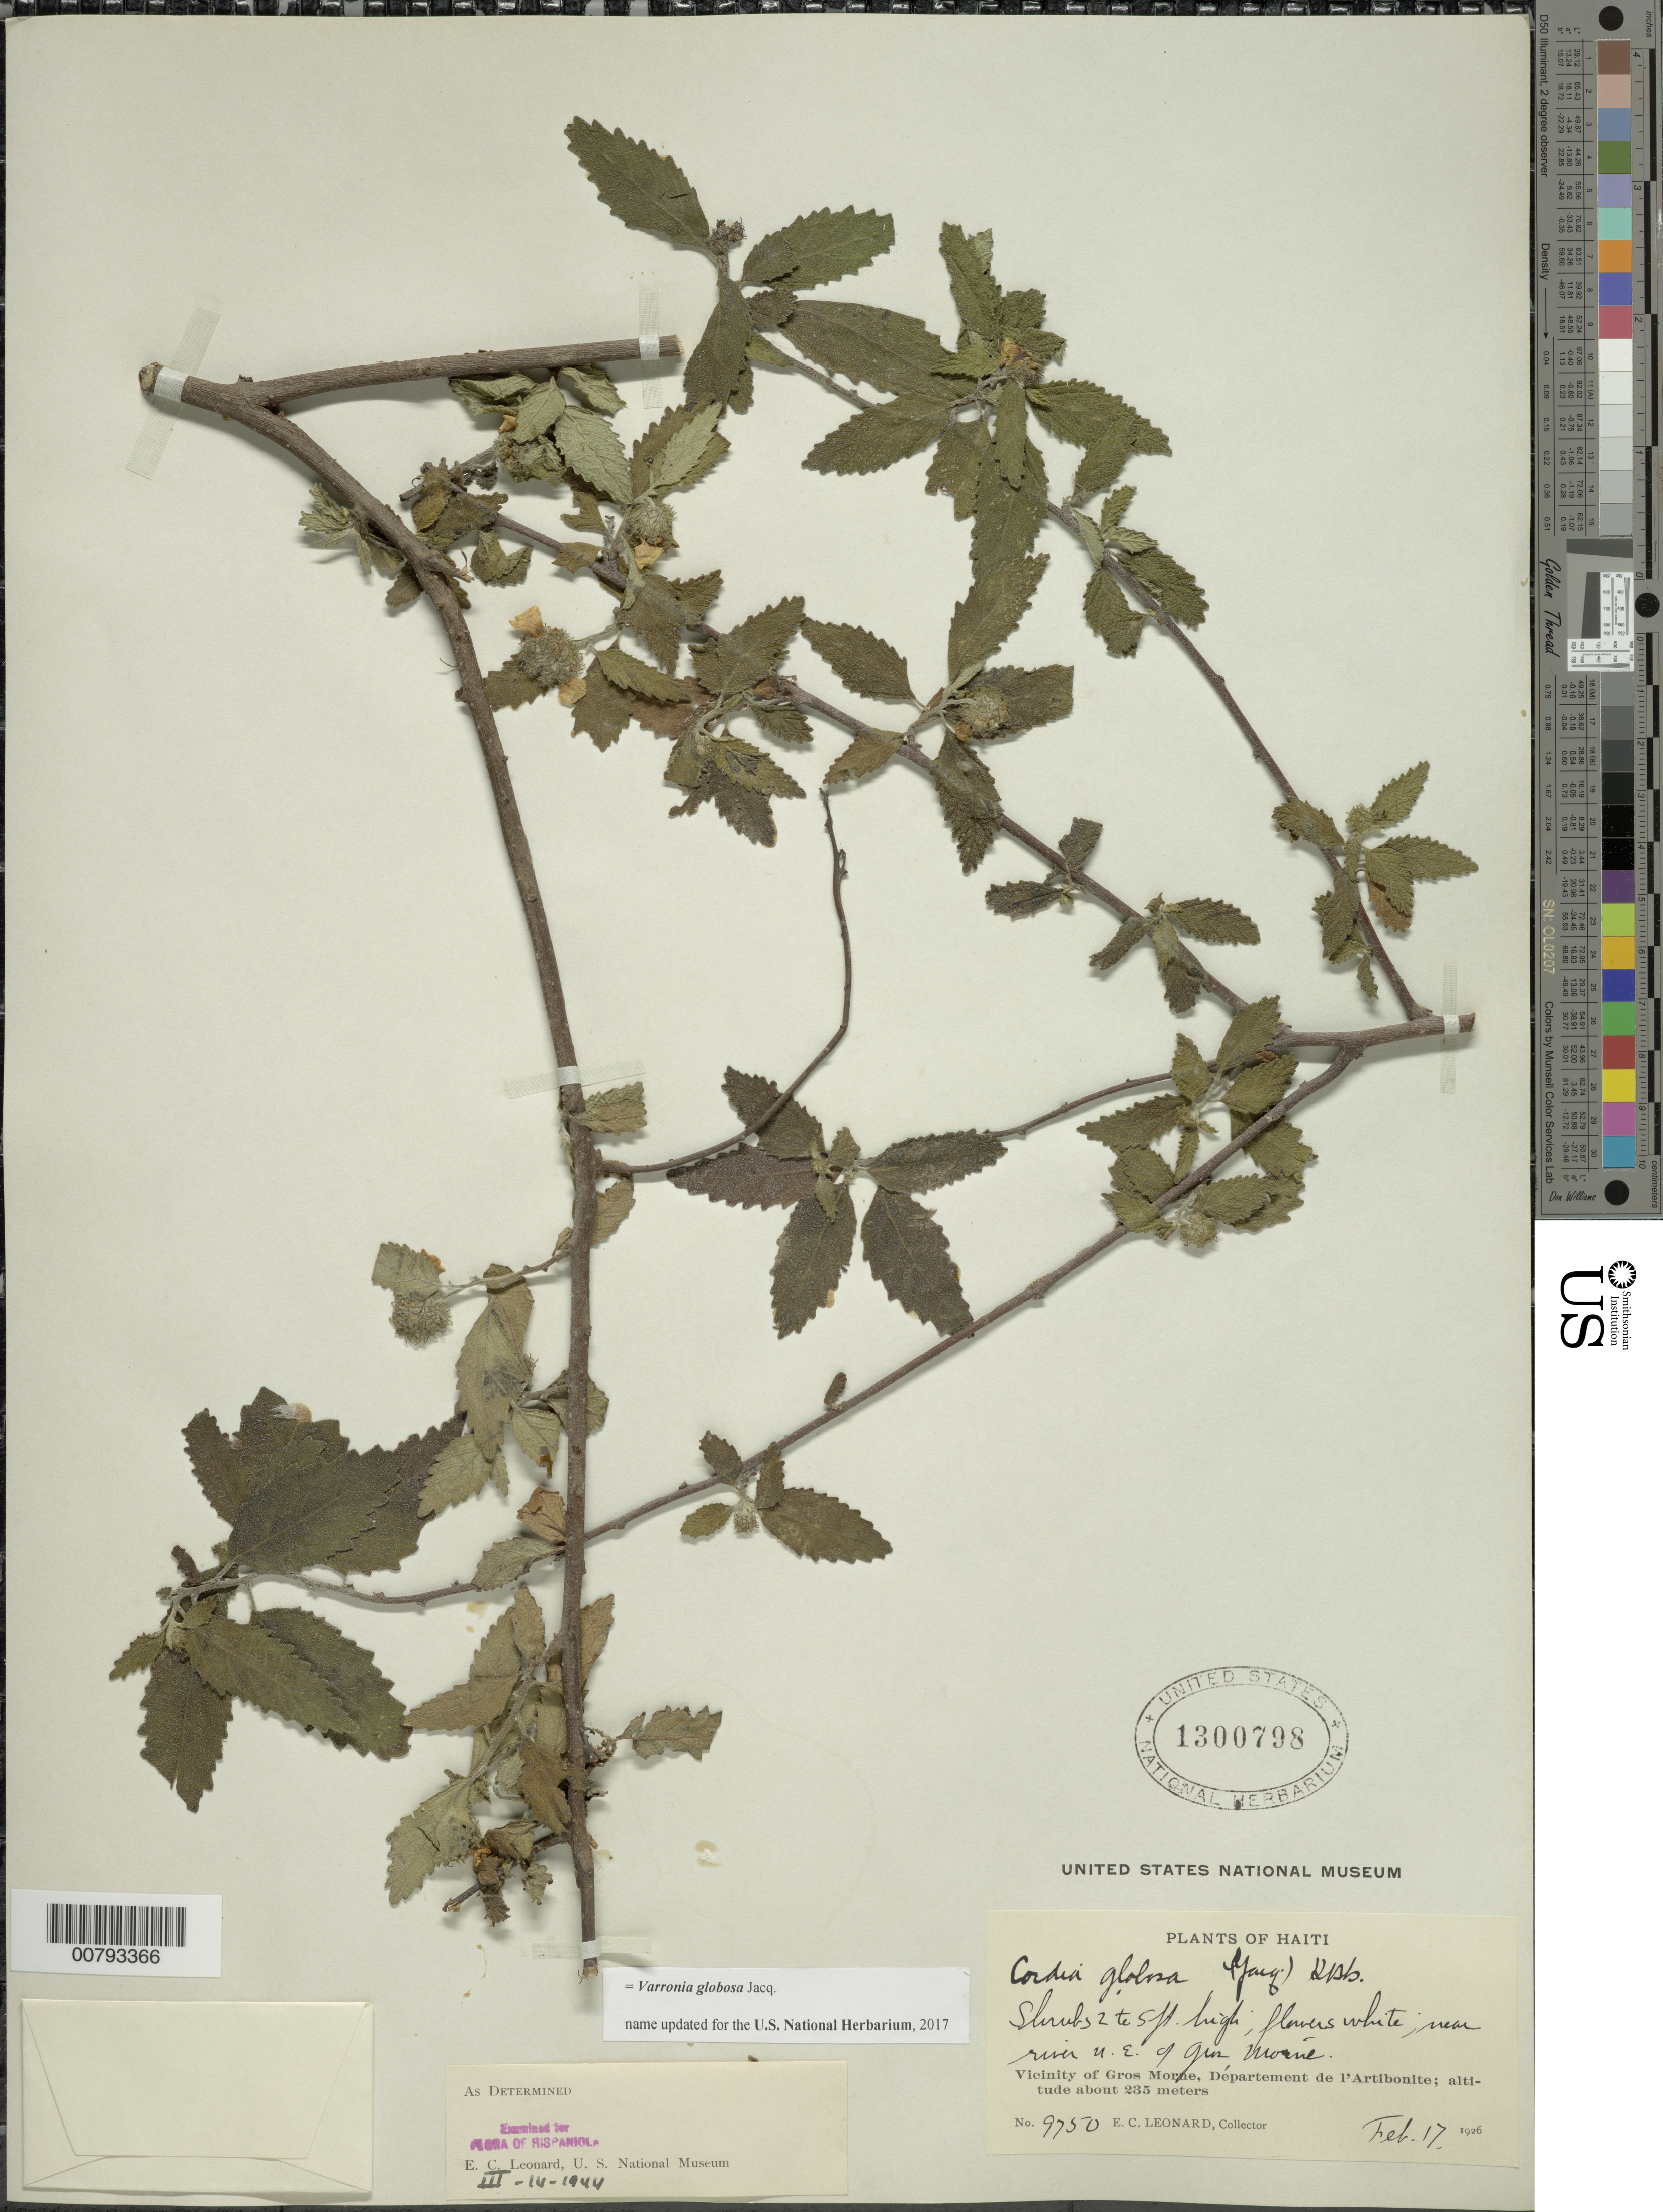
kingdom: Plantae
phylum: Tracheophyta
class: Magnoliopsida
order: Boraginales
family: Cordiaceae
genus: Varronia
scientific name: Varronia globosa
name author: Jacq.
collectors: E. C. Leonard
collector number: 9750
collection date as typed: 17 Feb 1926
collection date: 1926-02-17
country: Haiti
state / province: Artibonite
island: Hispaniola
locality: Vicinity of Gros Morne, N.E. of Gros Morne.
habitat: Near river.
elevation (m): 235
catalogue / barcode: US 1300798